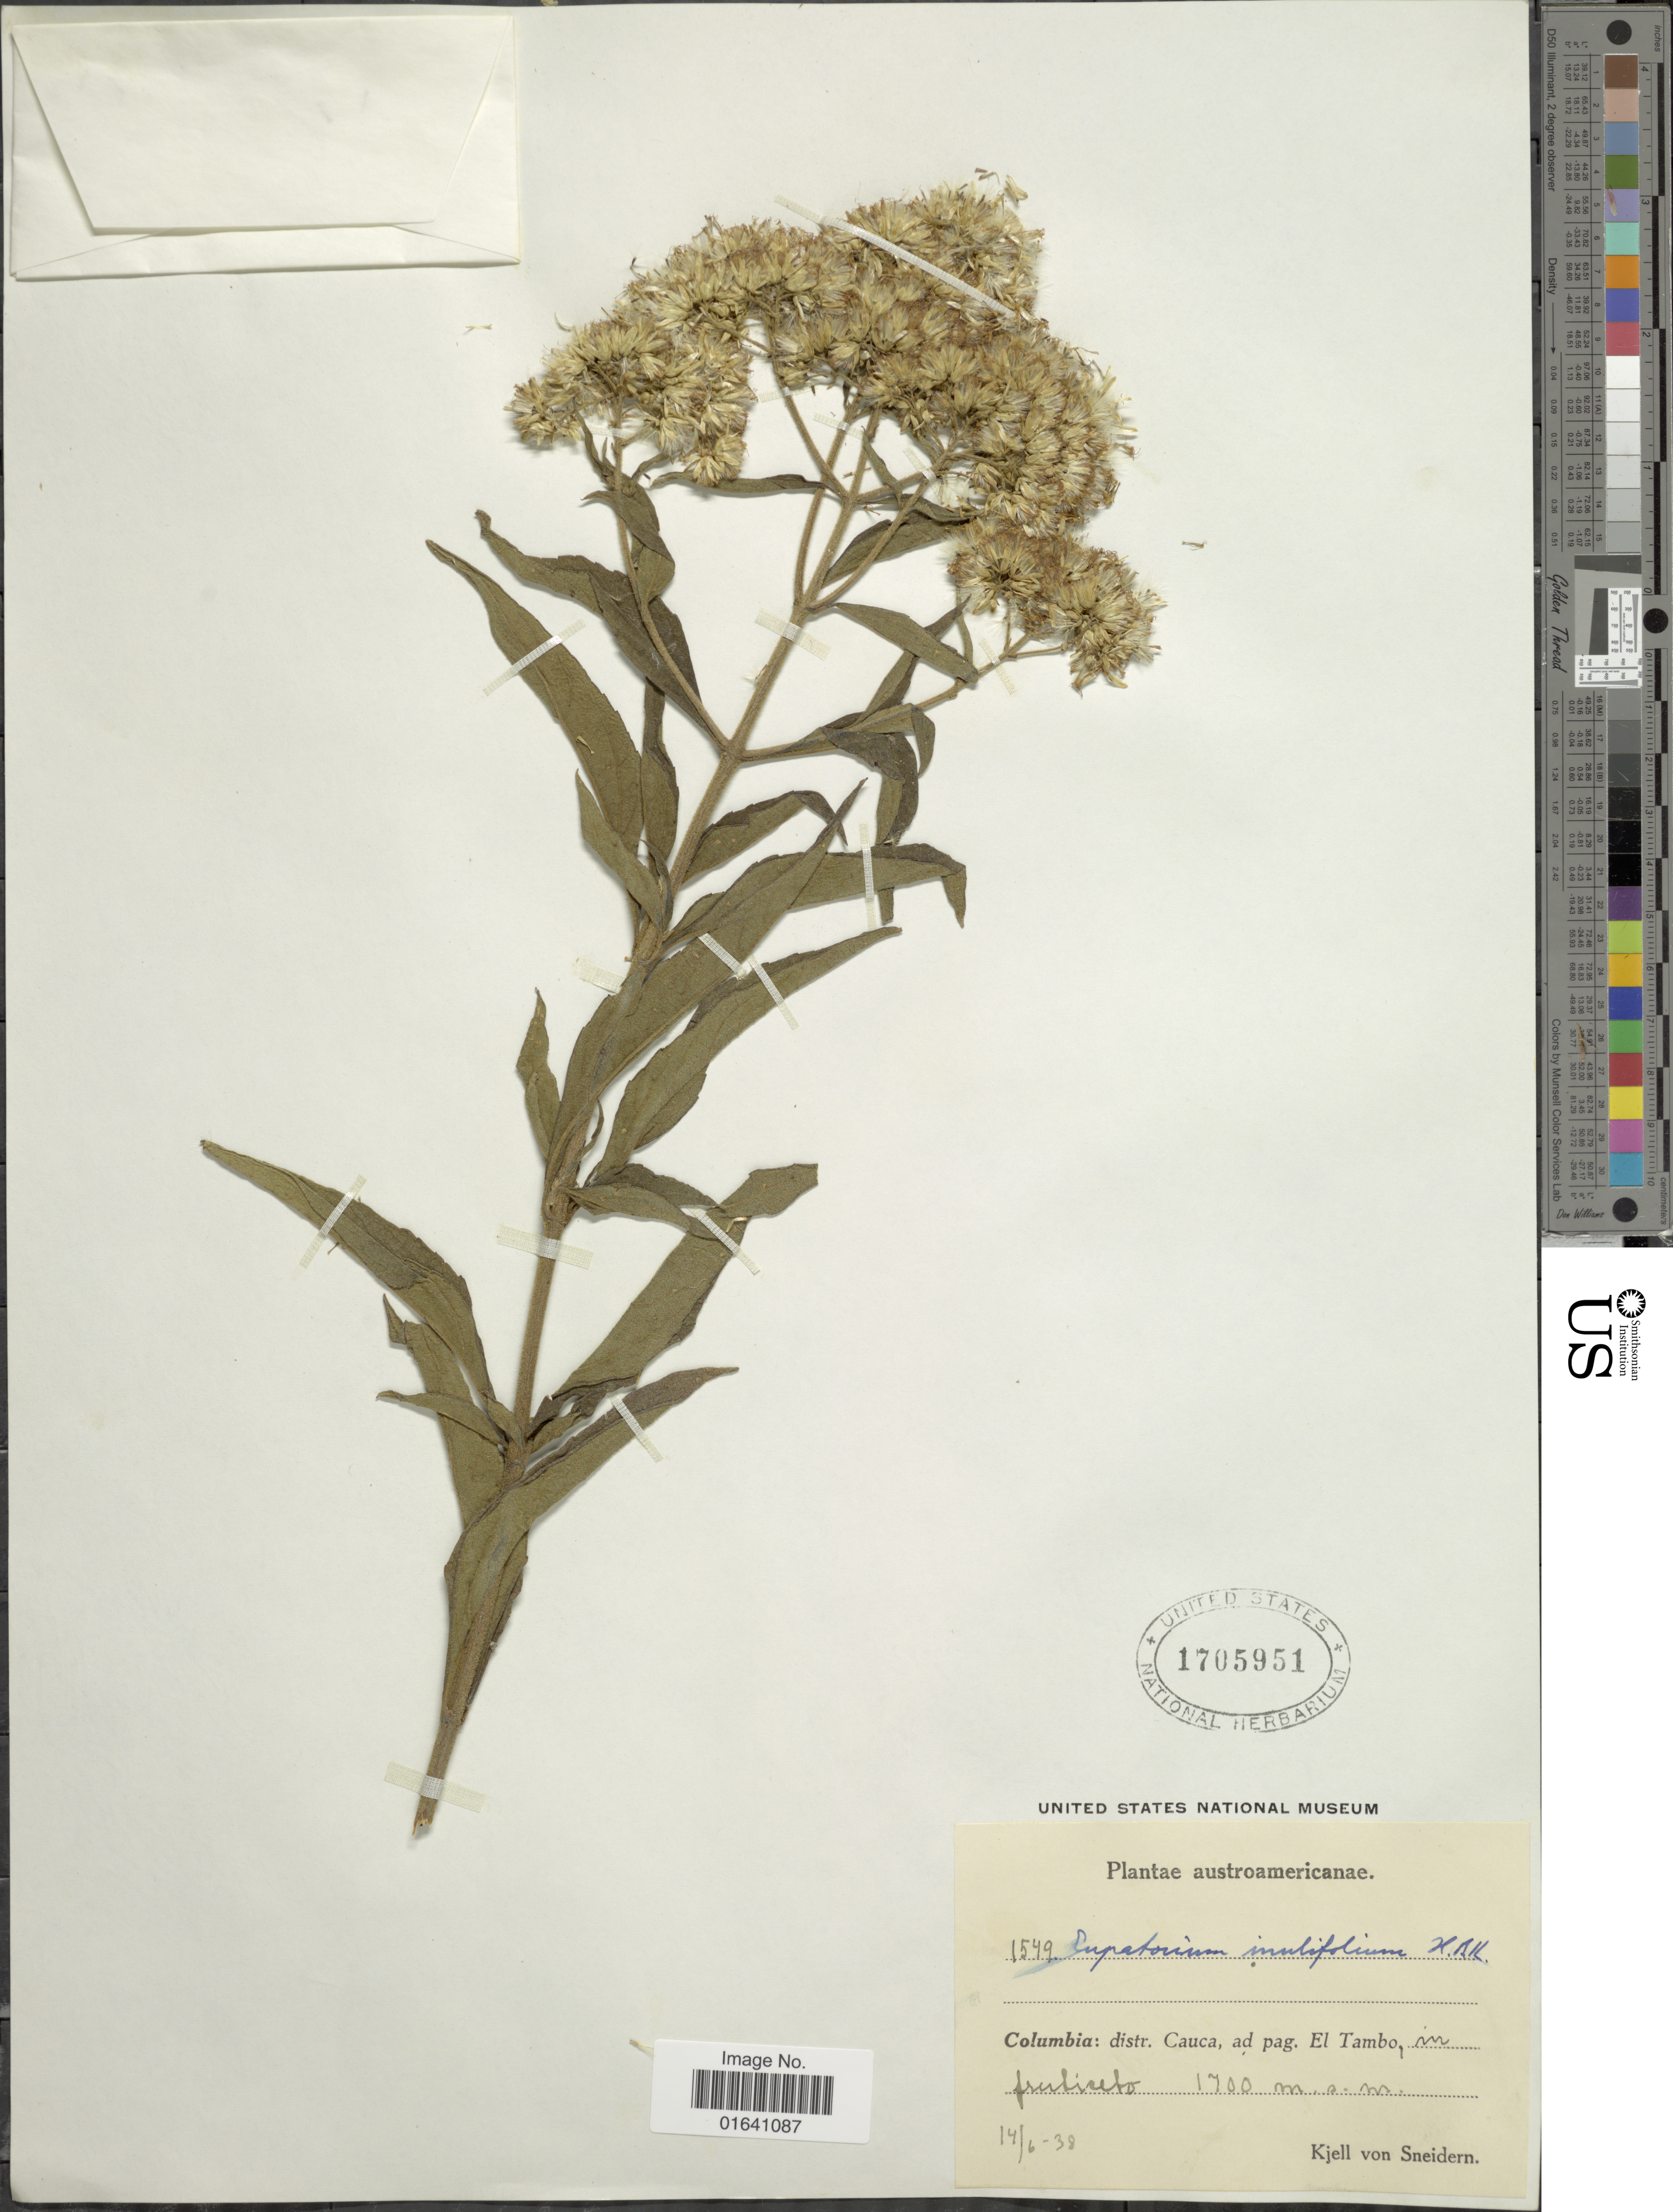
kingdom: Plantae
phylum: Tracheophyta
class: Magnoliopsida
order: Asterales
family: Asteraceae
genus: Austroeupatorium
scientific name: Austroeupatorium inulaefolium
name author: (Kunth) R.M. King & H. Rob.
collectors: K. von Sneidern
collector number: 1549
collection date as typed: Transcribed d/m/y: 14/6/38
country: Colombia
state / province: Cauca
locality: Distr. Cauca, ad pag. El Tambo, in fruticeto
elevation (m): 1700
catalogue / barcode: US 1705951